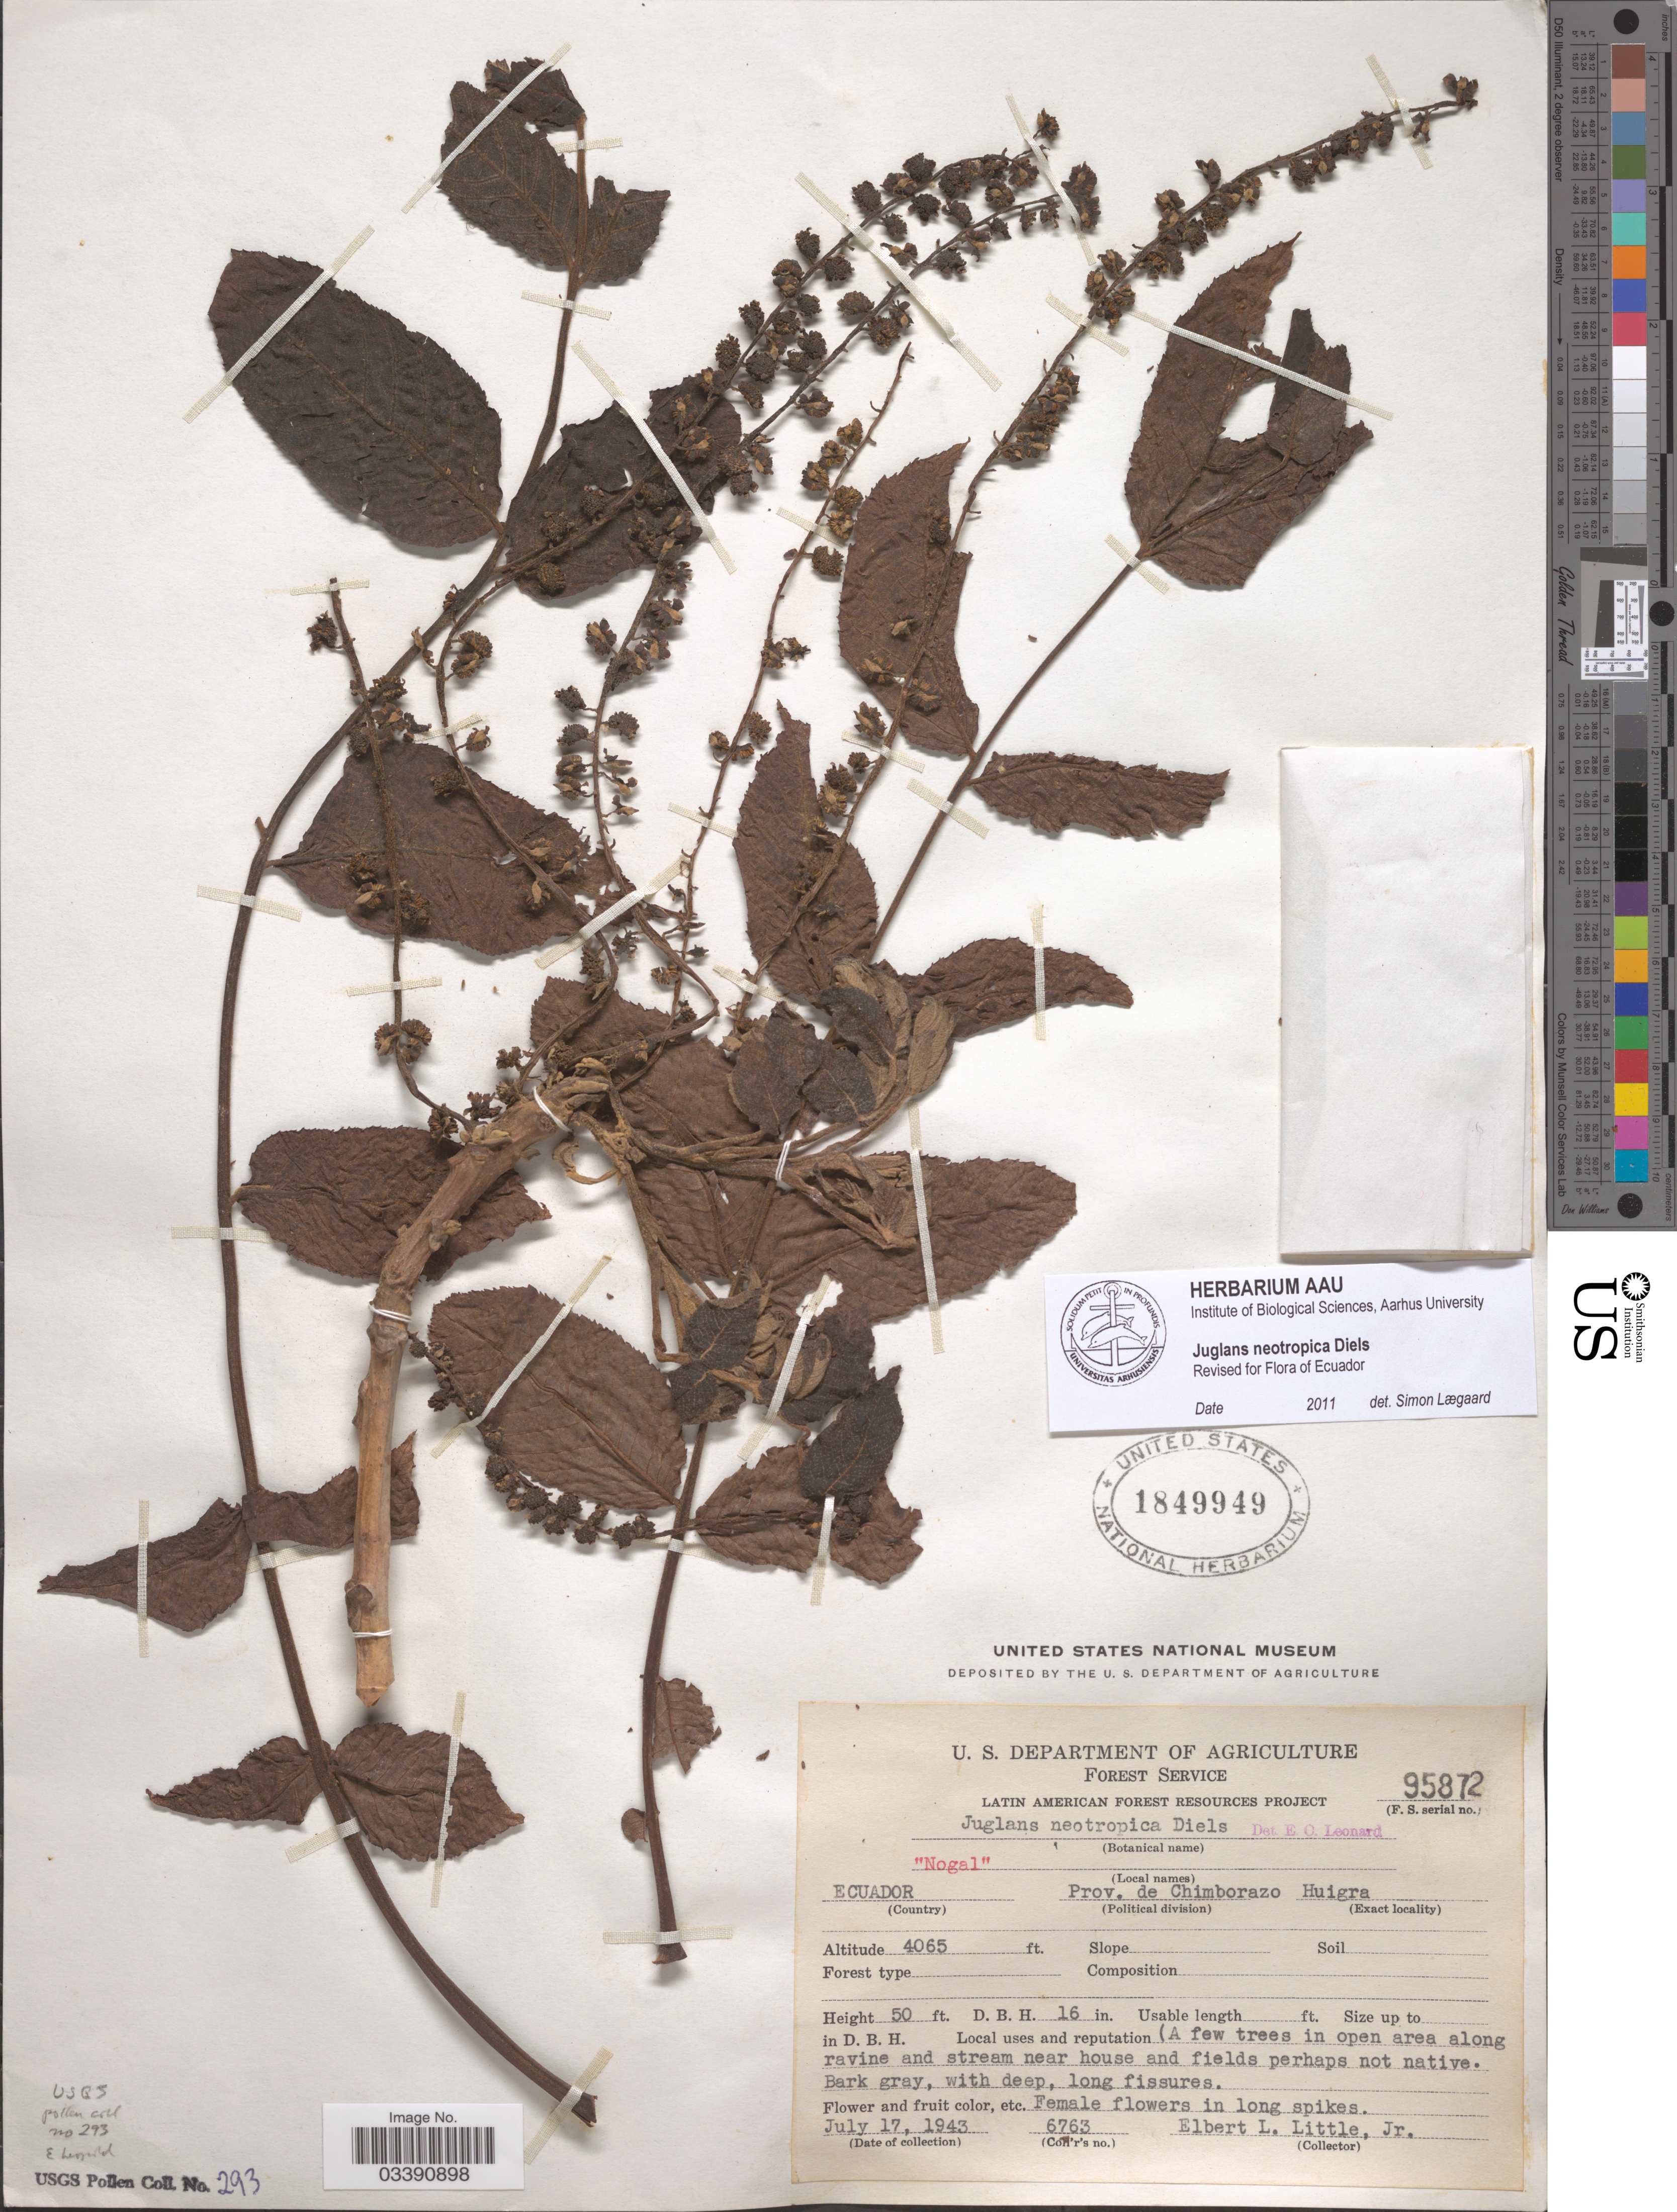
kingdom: Plantae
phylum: Tracheophyta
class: Magnoliopsida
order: Fagales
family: Juglandaceae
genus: Juglans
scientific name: Juglans neotropica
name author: Diels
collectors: E. L. Little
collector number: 6763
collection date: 1943-07-17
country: Ecuador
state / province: Chimborazo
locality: Huigra.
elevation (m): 1239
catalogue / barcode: US 1849949